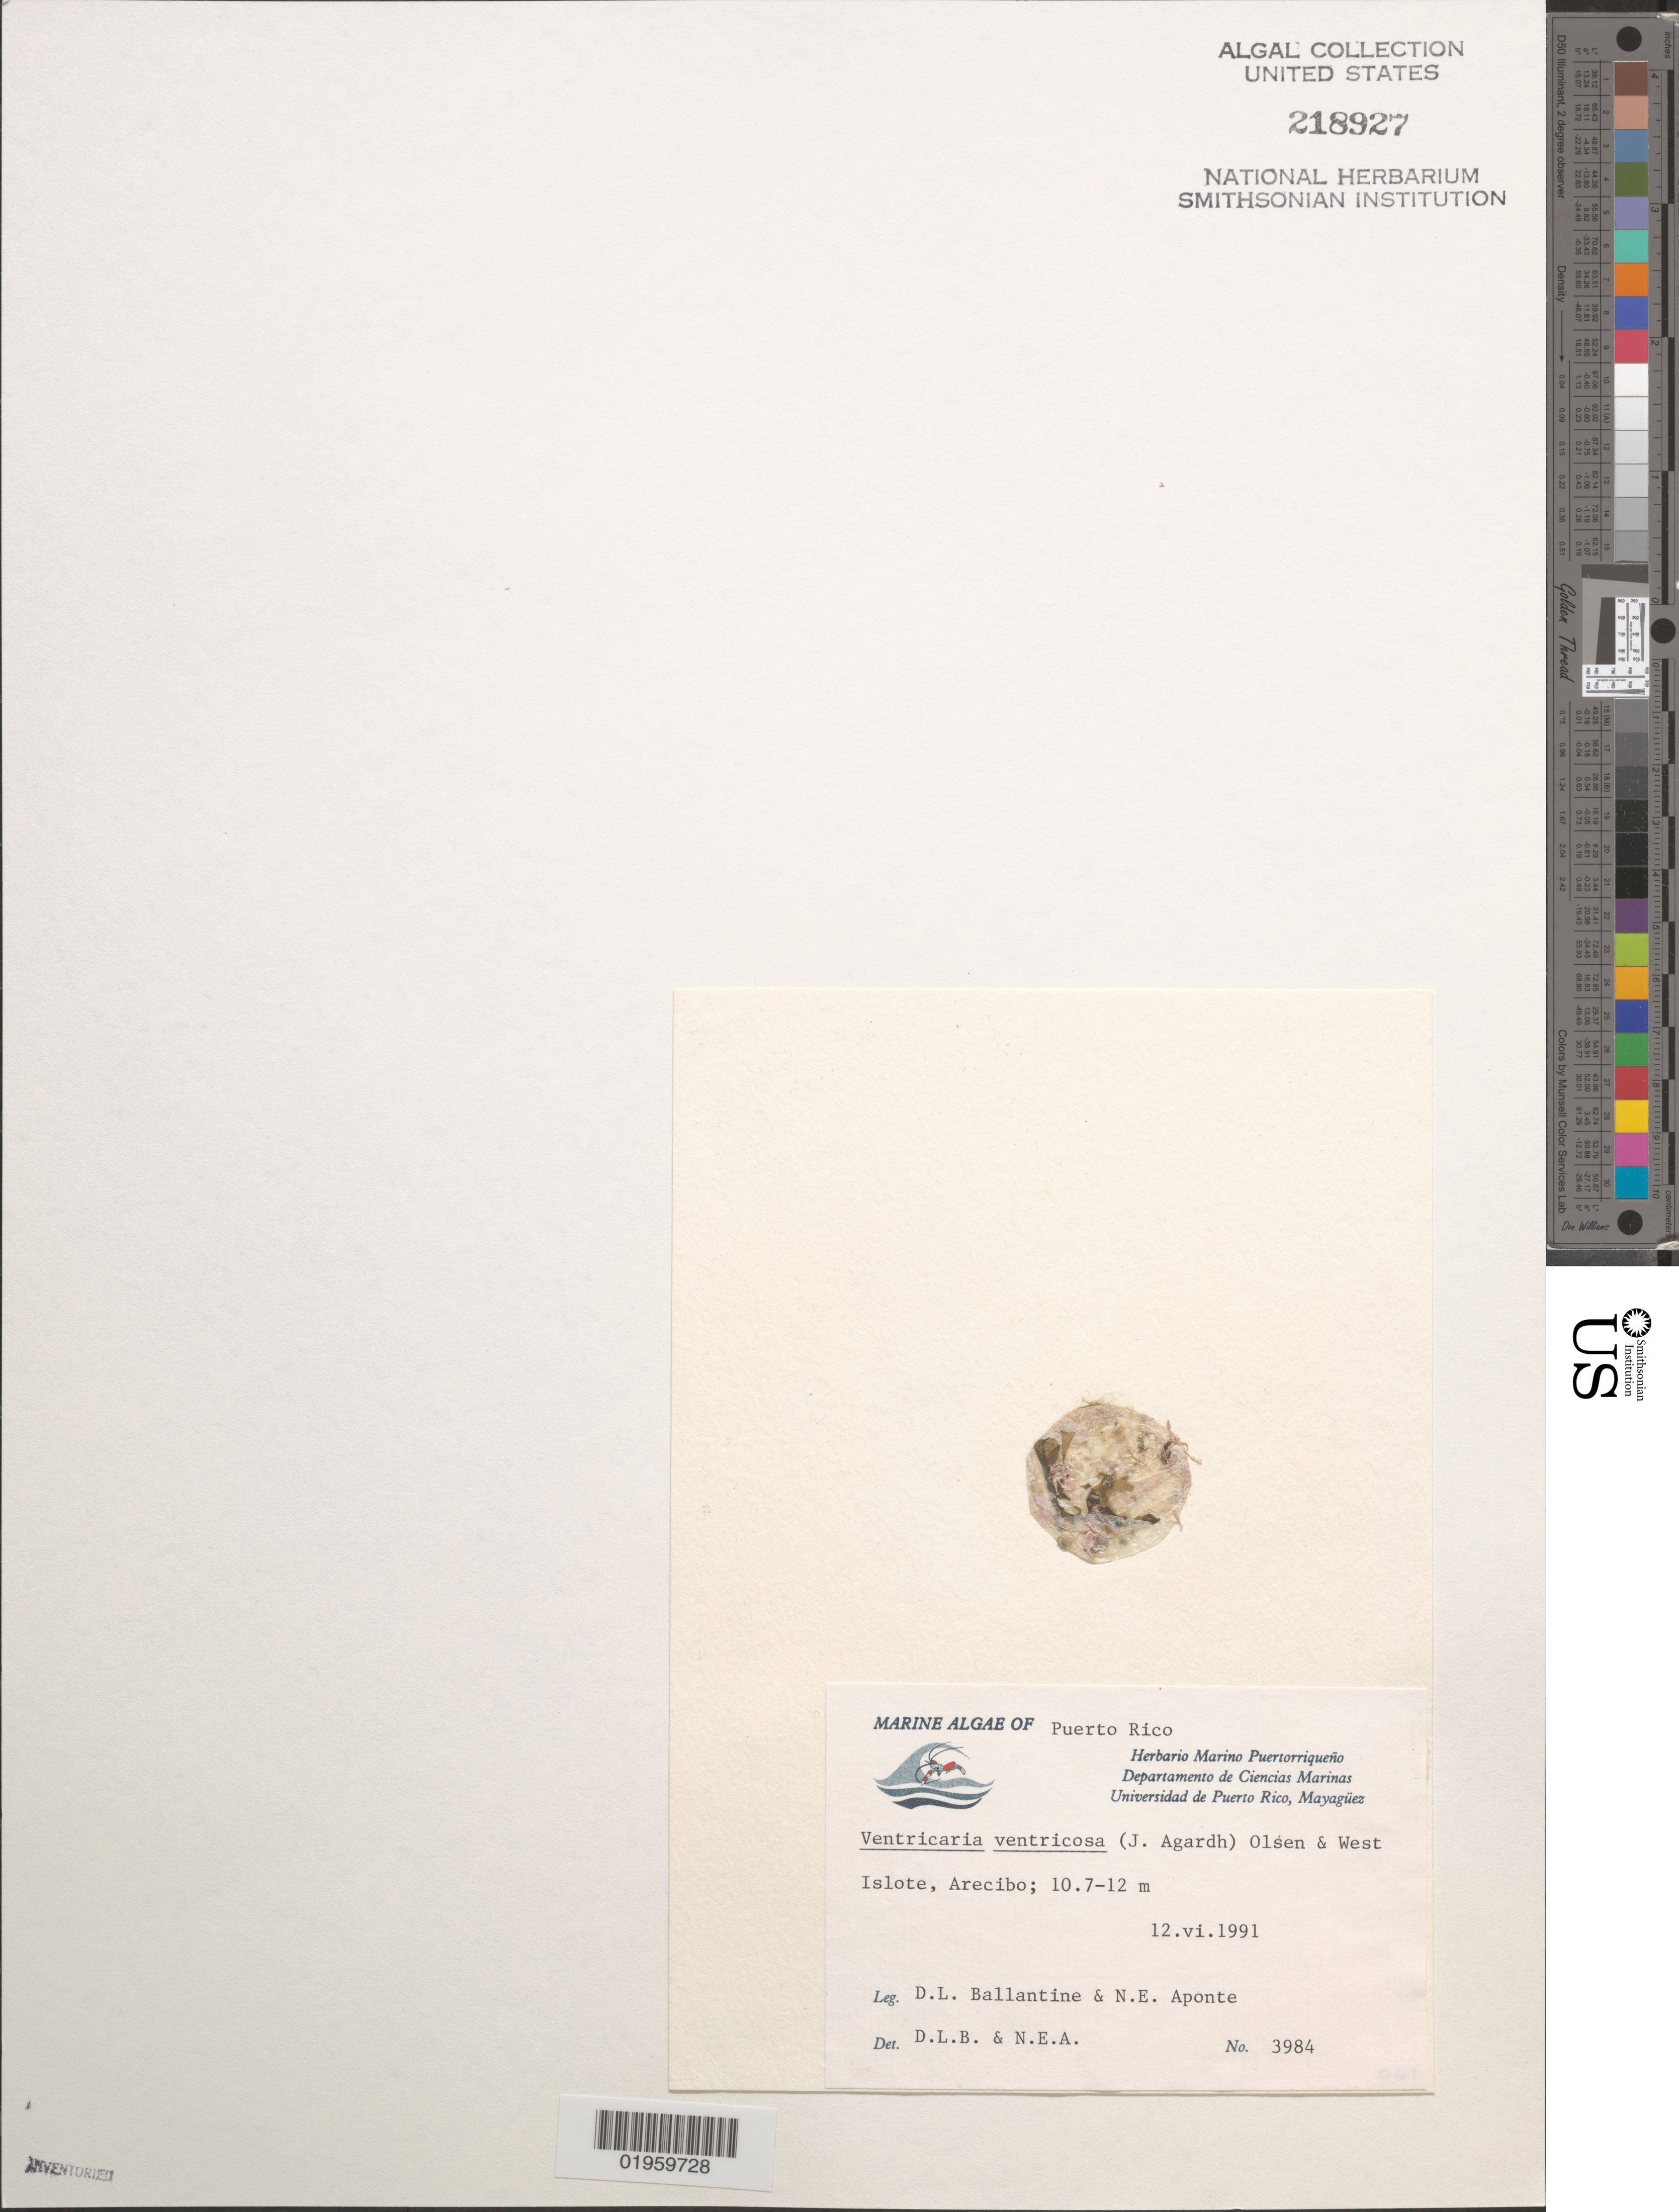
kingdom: Plantae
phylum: Chlorophyta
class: Ulvophyceae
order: Cladophorales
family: Anadyomenaceae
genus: Ventricaria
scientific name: Ventricaria ventricosa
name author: (J. Agardh) Olsen-Stojkovich & J.A. West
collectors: D.L. Ballantine & N. E. Aponte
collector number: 3984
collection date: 1991-06-12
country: Puerto Rico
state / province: Arecibo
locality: Islote.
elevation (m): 10.7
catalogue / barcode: US 218927